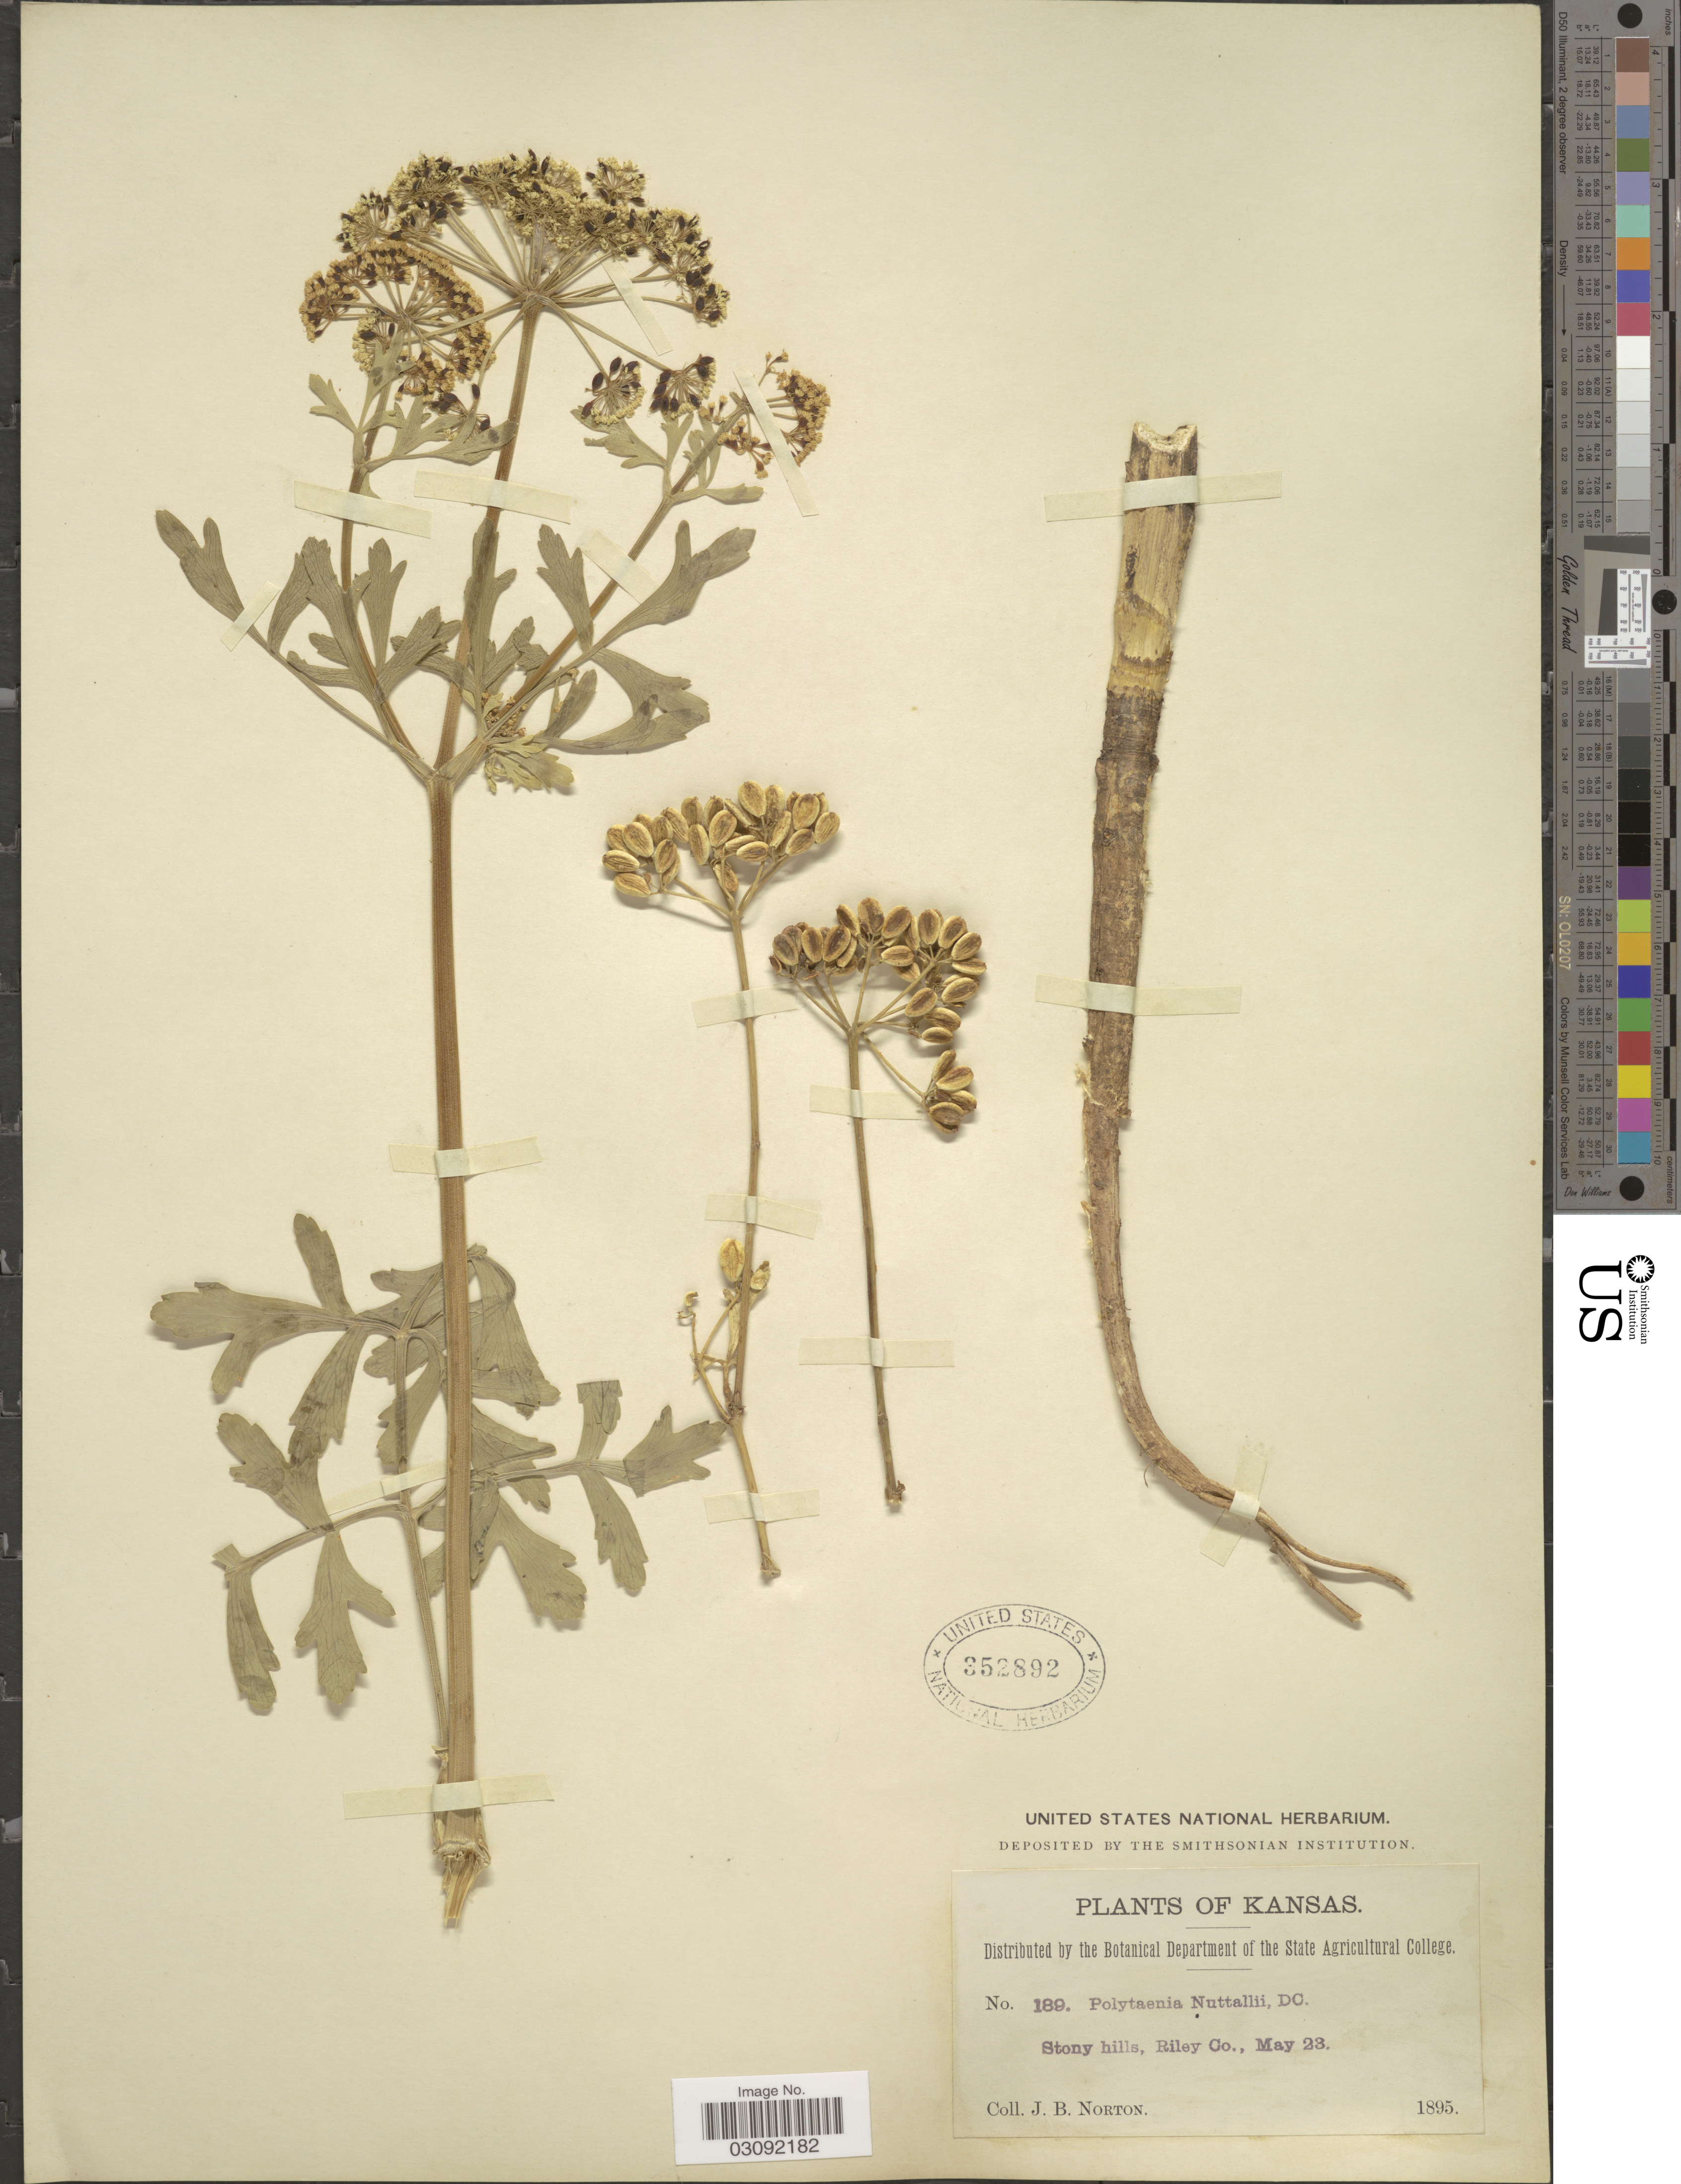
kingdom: Plantae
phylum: Tracheophyta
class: Magnoliopsida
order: Apiales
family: Apiaceae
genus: Polytaenia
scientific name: Polytaenia nuttallii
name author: DC.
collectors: J. B. Norton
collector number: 189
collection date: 1895-05-23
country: United States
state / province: Kansas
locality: Stony hills, Riley Co.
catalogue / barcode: US 352892